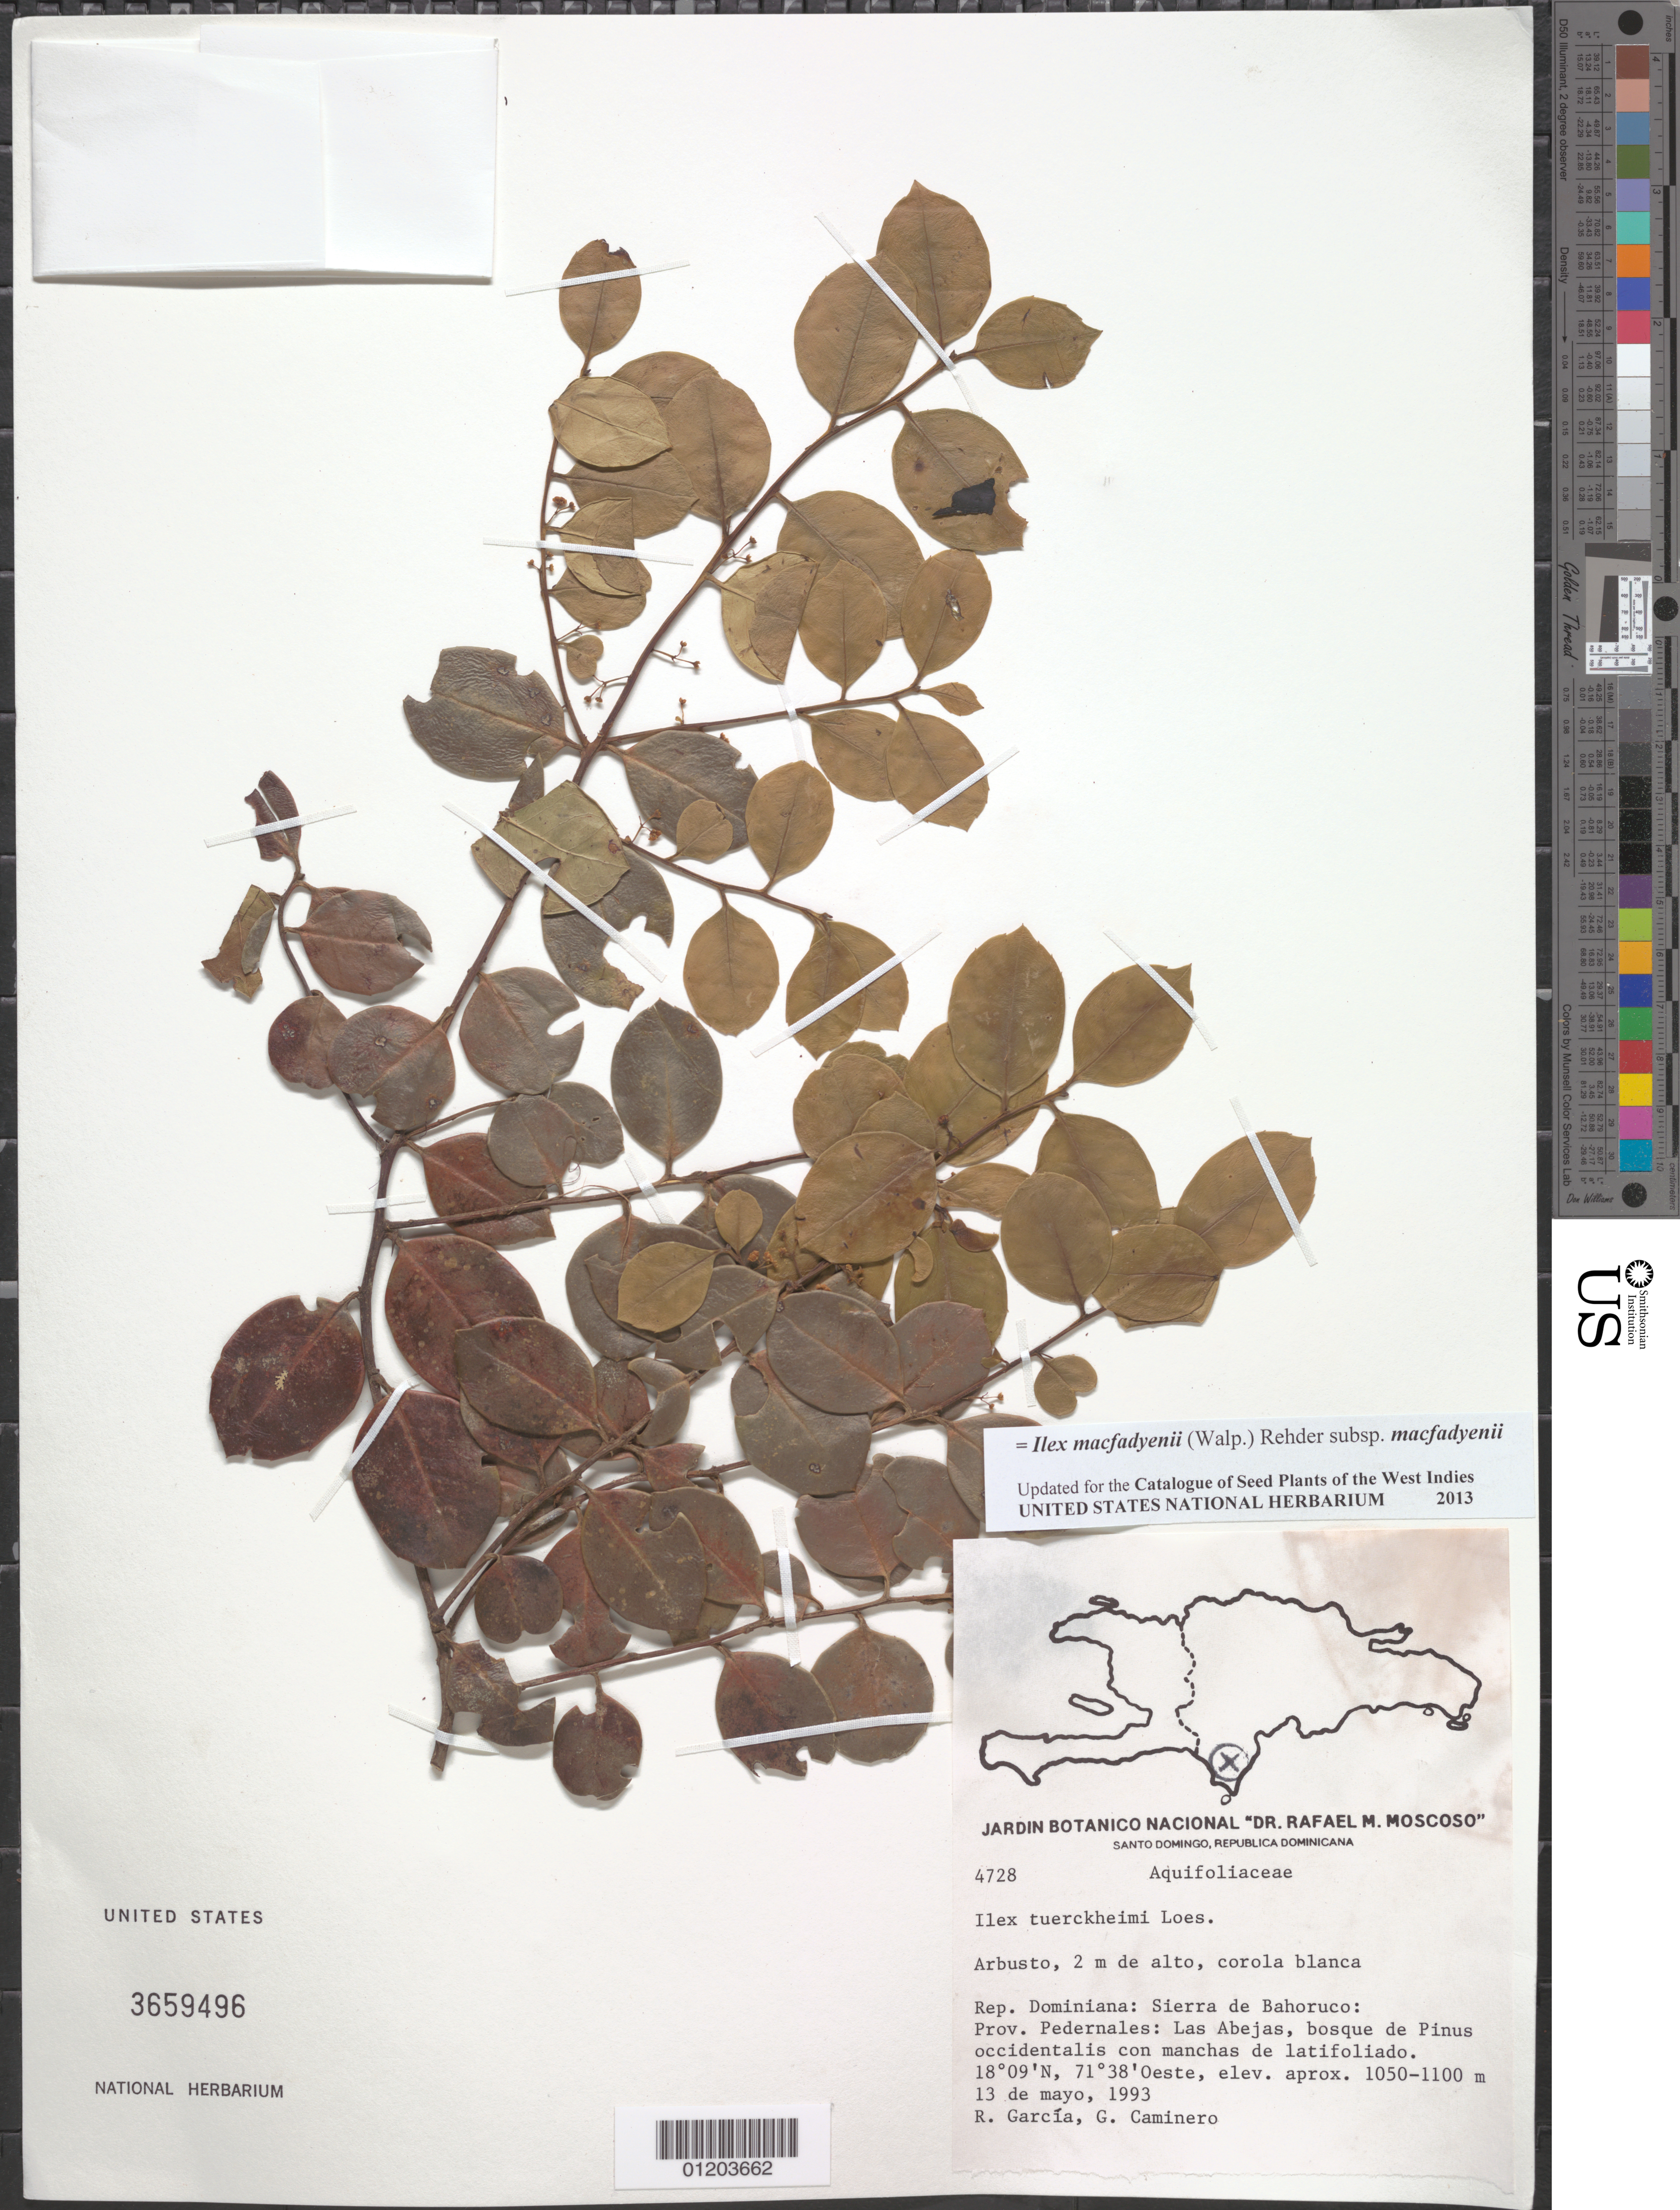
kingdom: Plantae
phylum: Tracheophyta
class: Magnoliopsida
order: Aquifoliales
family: Aquifoliaceae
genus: Ilex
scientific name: Ilex macfadyenii subsp. macfadyenii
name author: (Walp.) Rehder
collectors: R. García & G. Caminero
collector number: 4728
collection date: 1993-05-13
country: Dominican Republic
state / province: Pedernales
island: Hispaniola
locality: Sierra de Bahoruco, Las Abejas.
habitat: Bosque de Pinus occidentalis con manchas de latifoliado.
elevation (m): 1050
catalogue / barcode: US 3659496